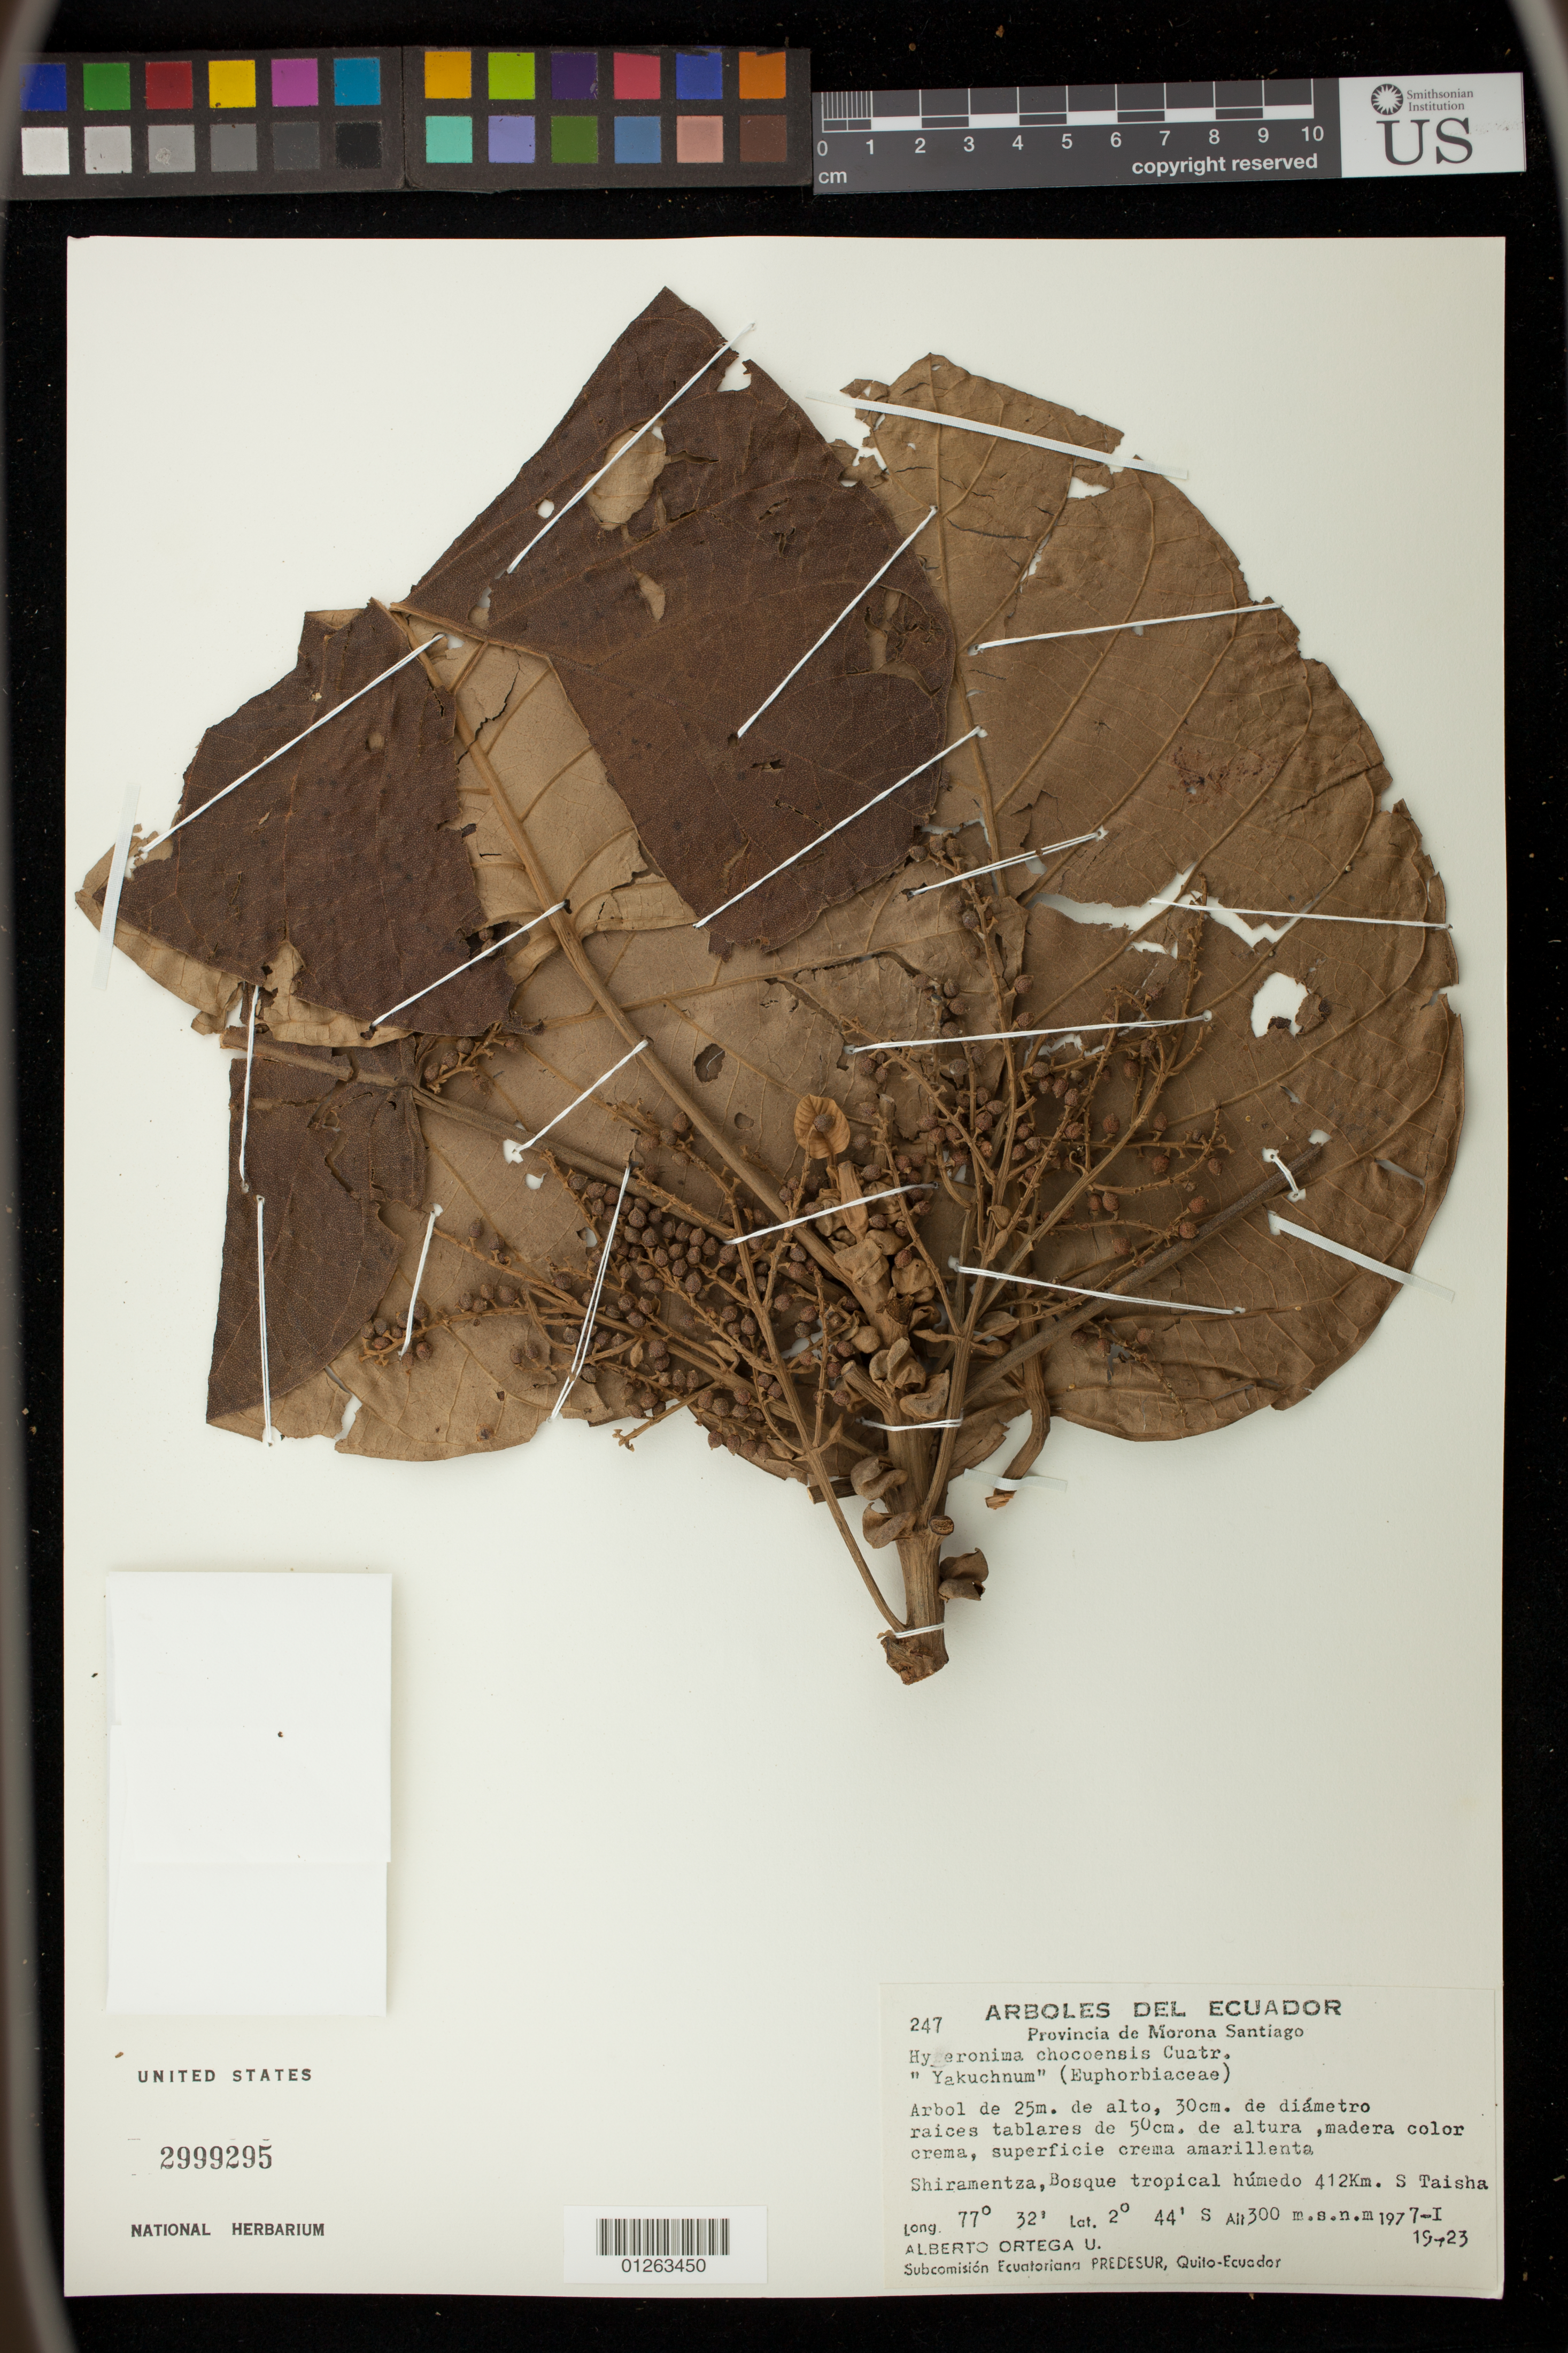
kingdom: Plantae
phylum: Tracheophyta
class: Magnoliopsida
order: Malpighiales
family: Phyllanthaceae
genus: Hieronyma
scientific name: Hieronyma alchorneoides var. stipulosa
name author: P. Franco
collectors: A. T. Ortega U.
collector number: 247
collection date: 1977-01-19/1977-01-23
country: Ecuador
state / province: Morona-Santiago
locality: Shiramentza, 412Km. S Taisha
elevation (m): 301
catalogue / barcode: US 2999295